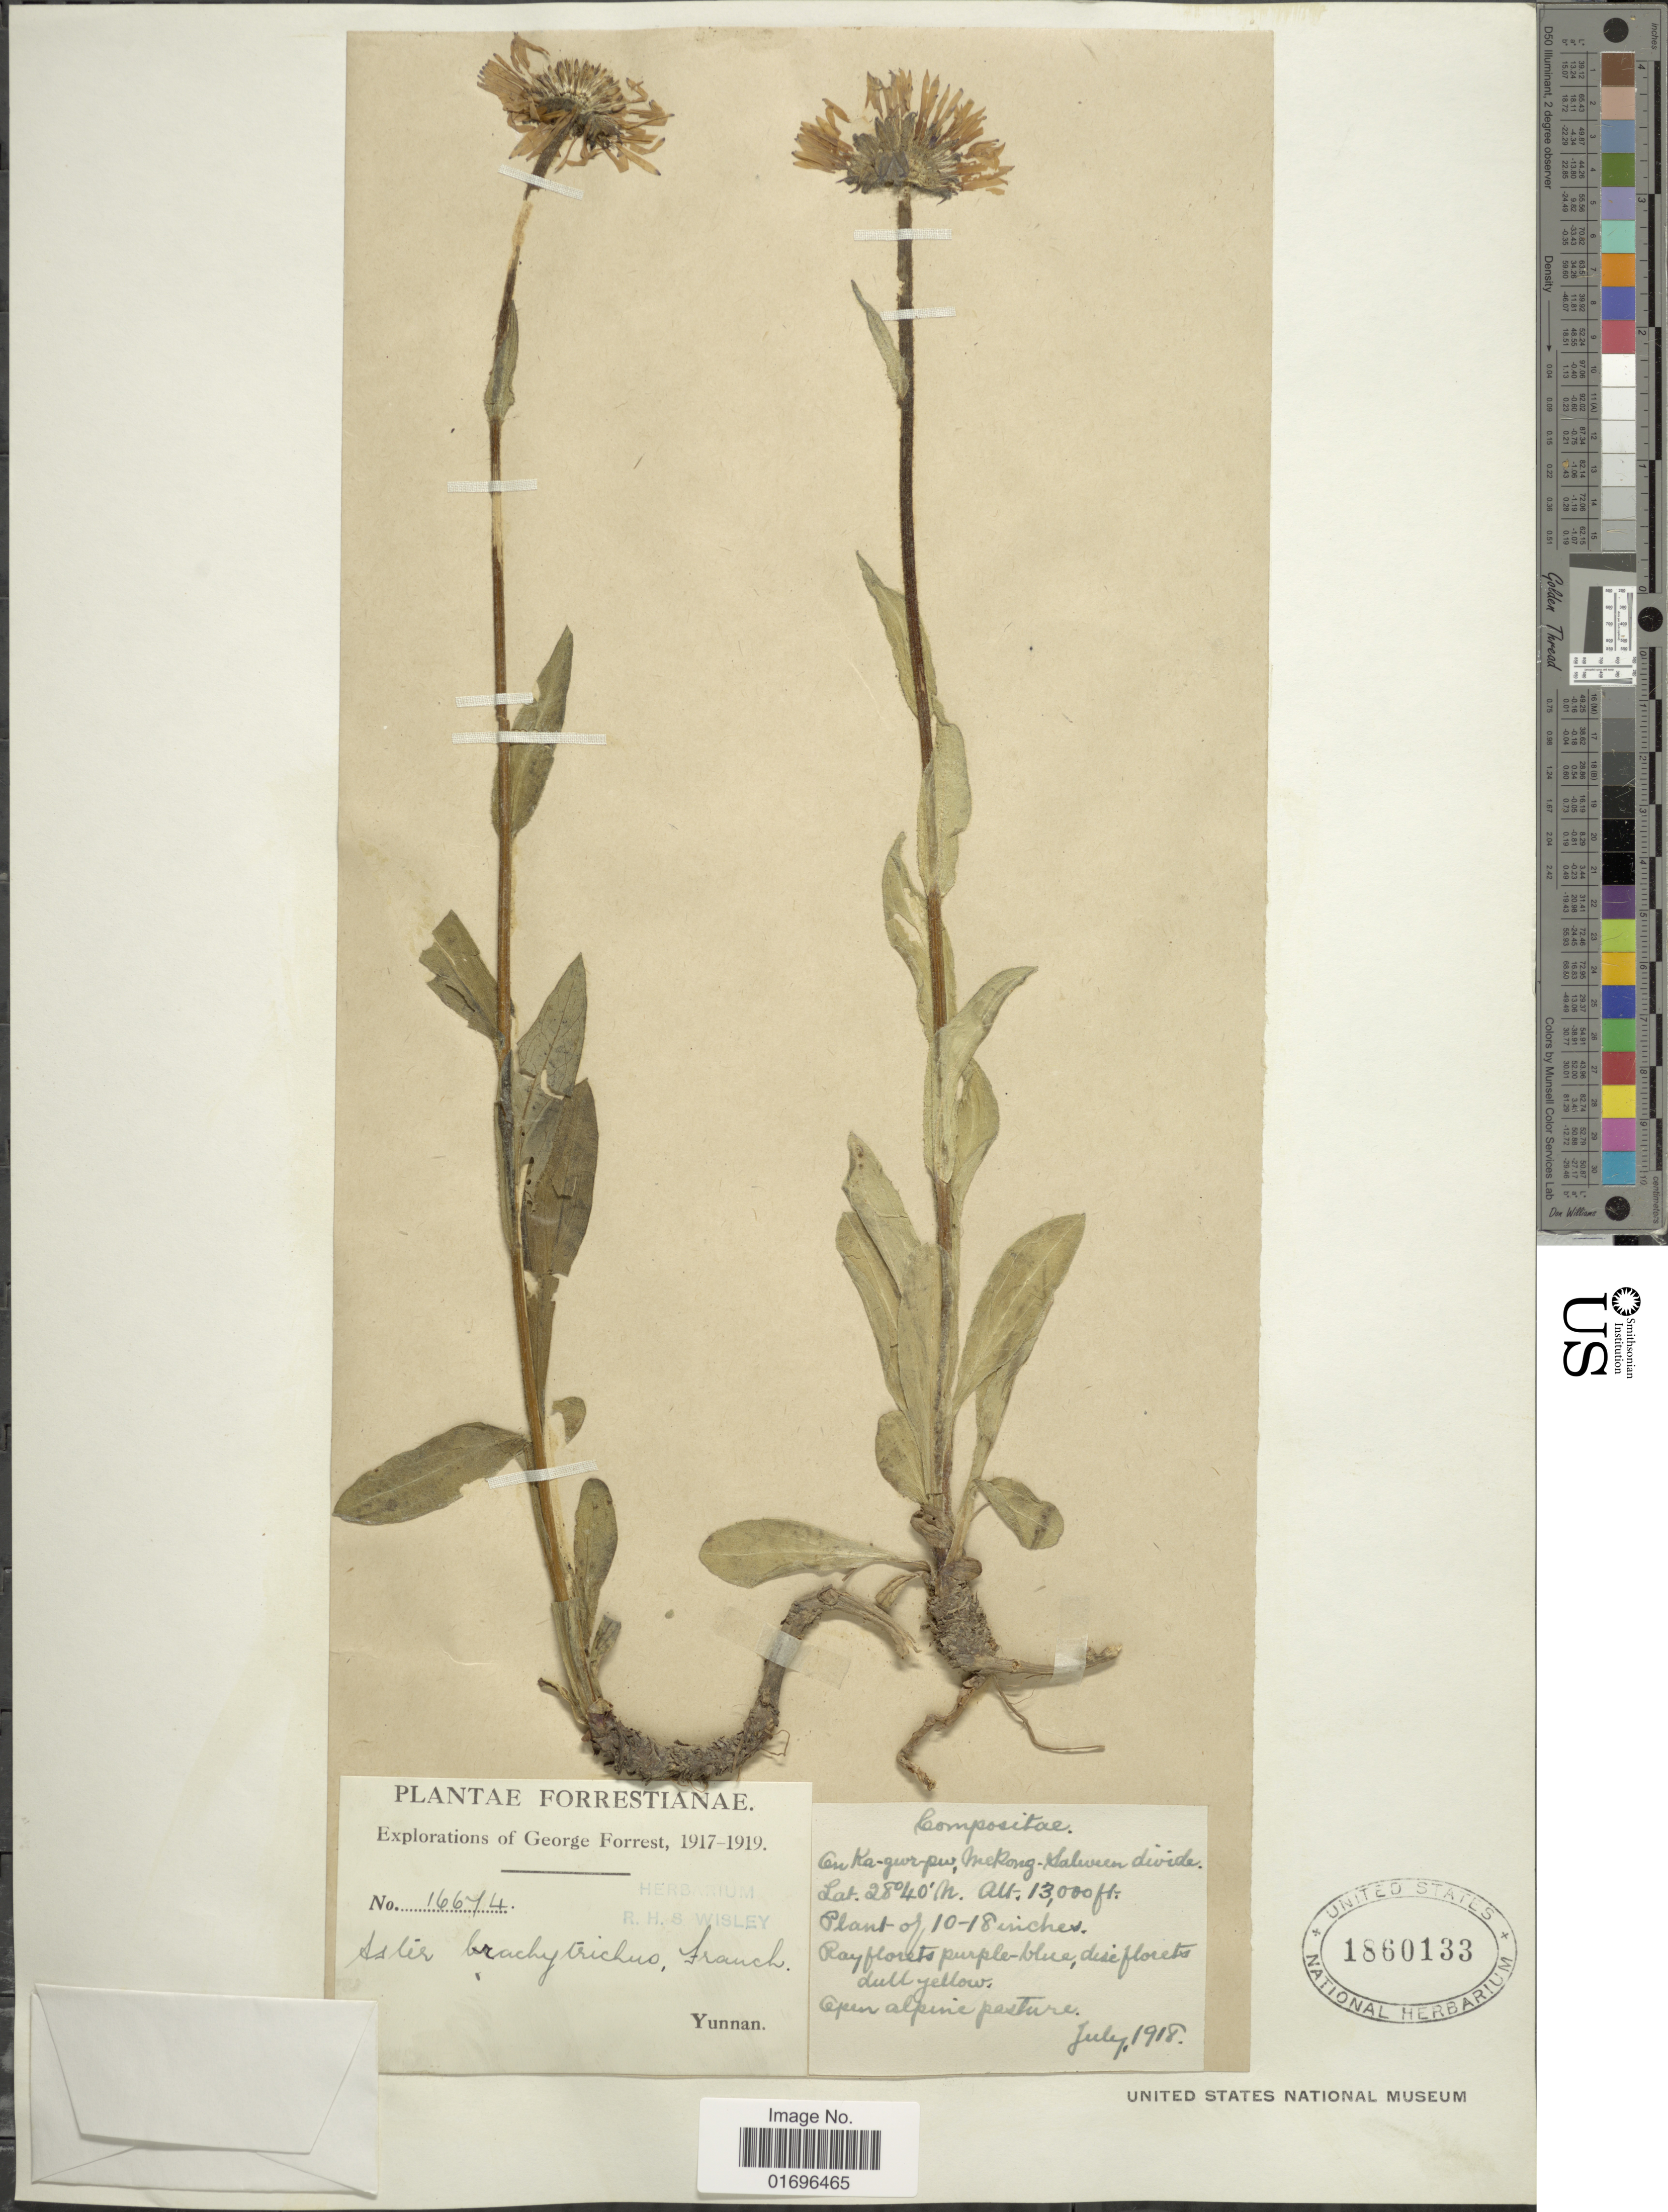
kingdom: Plantae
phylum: Tracheophyta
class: Magnoliopsida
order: Asterales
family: Asteraceae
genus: Aster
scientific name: Aster brachytrichus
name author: Franch.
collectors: G. Forrest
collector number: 16674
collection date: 1918-07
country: China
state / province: Yunnan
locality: On Ka-gwe-pw, Mekong-Galween divide.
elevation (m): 3962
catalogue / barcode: US 1860133